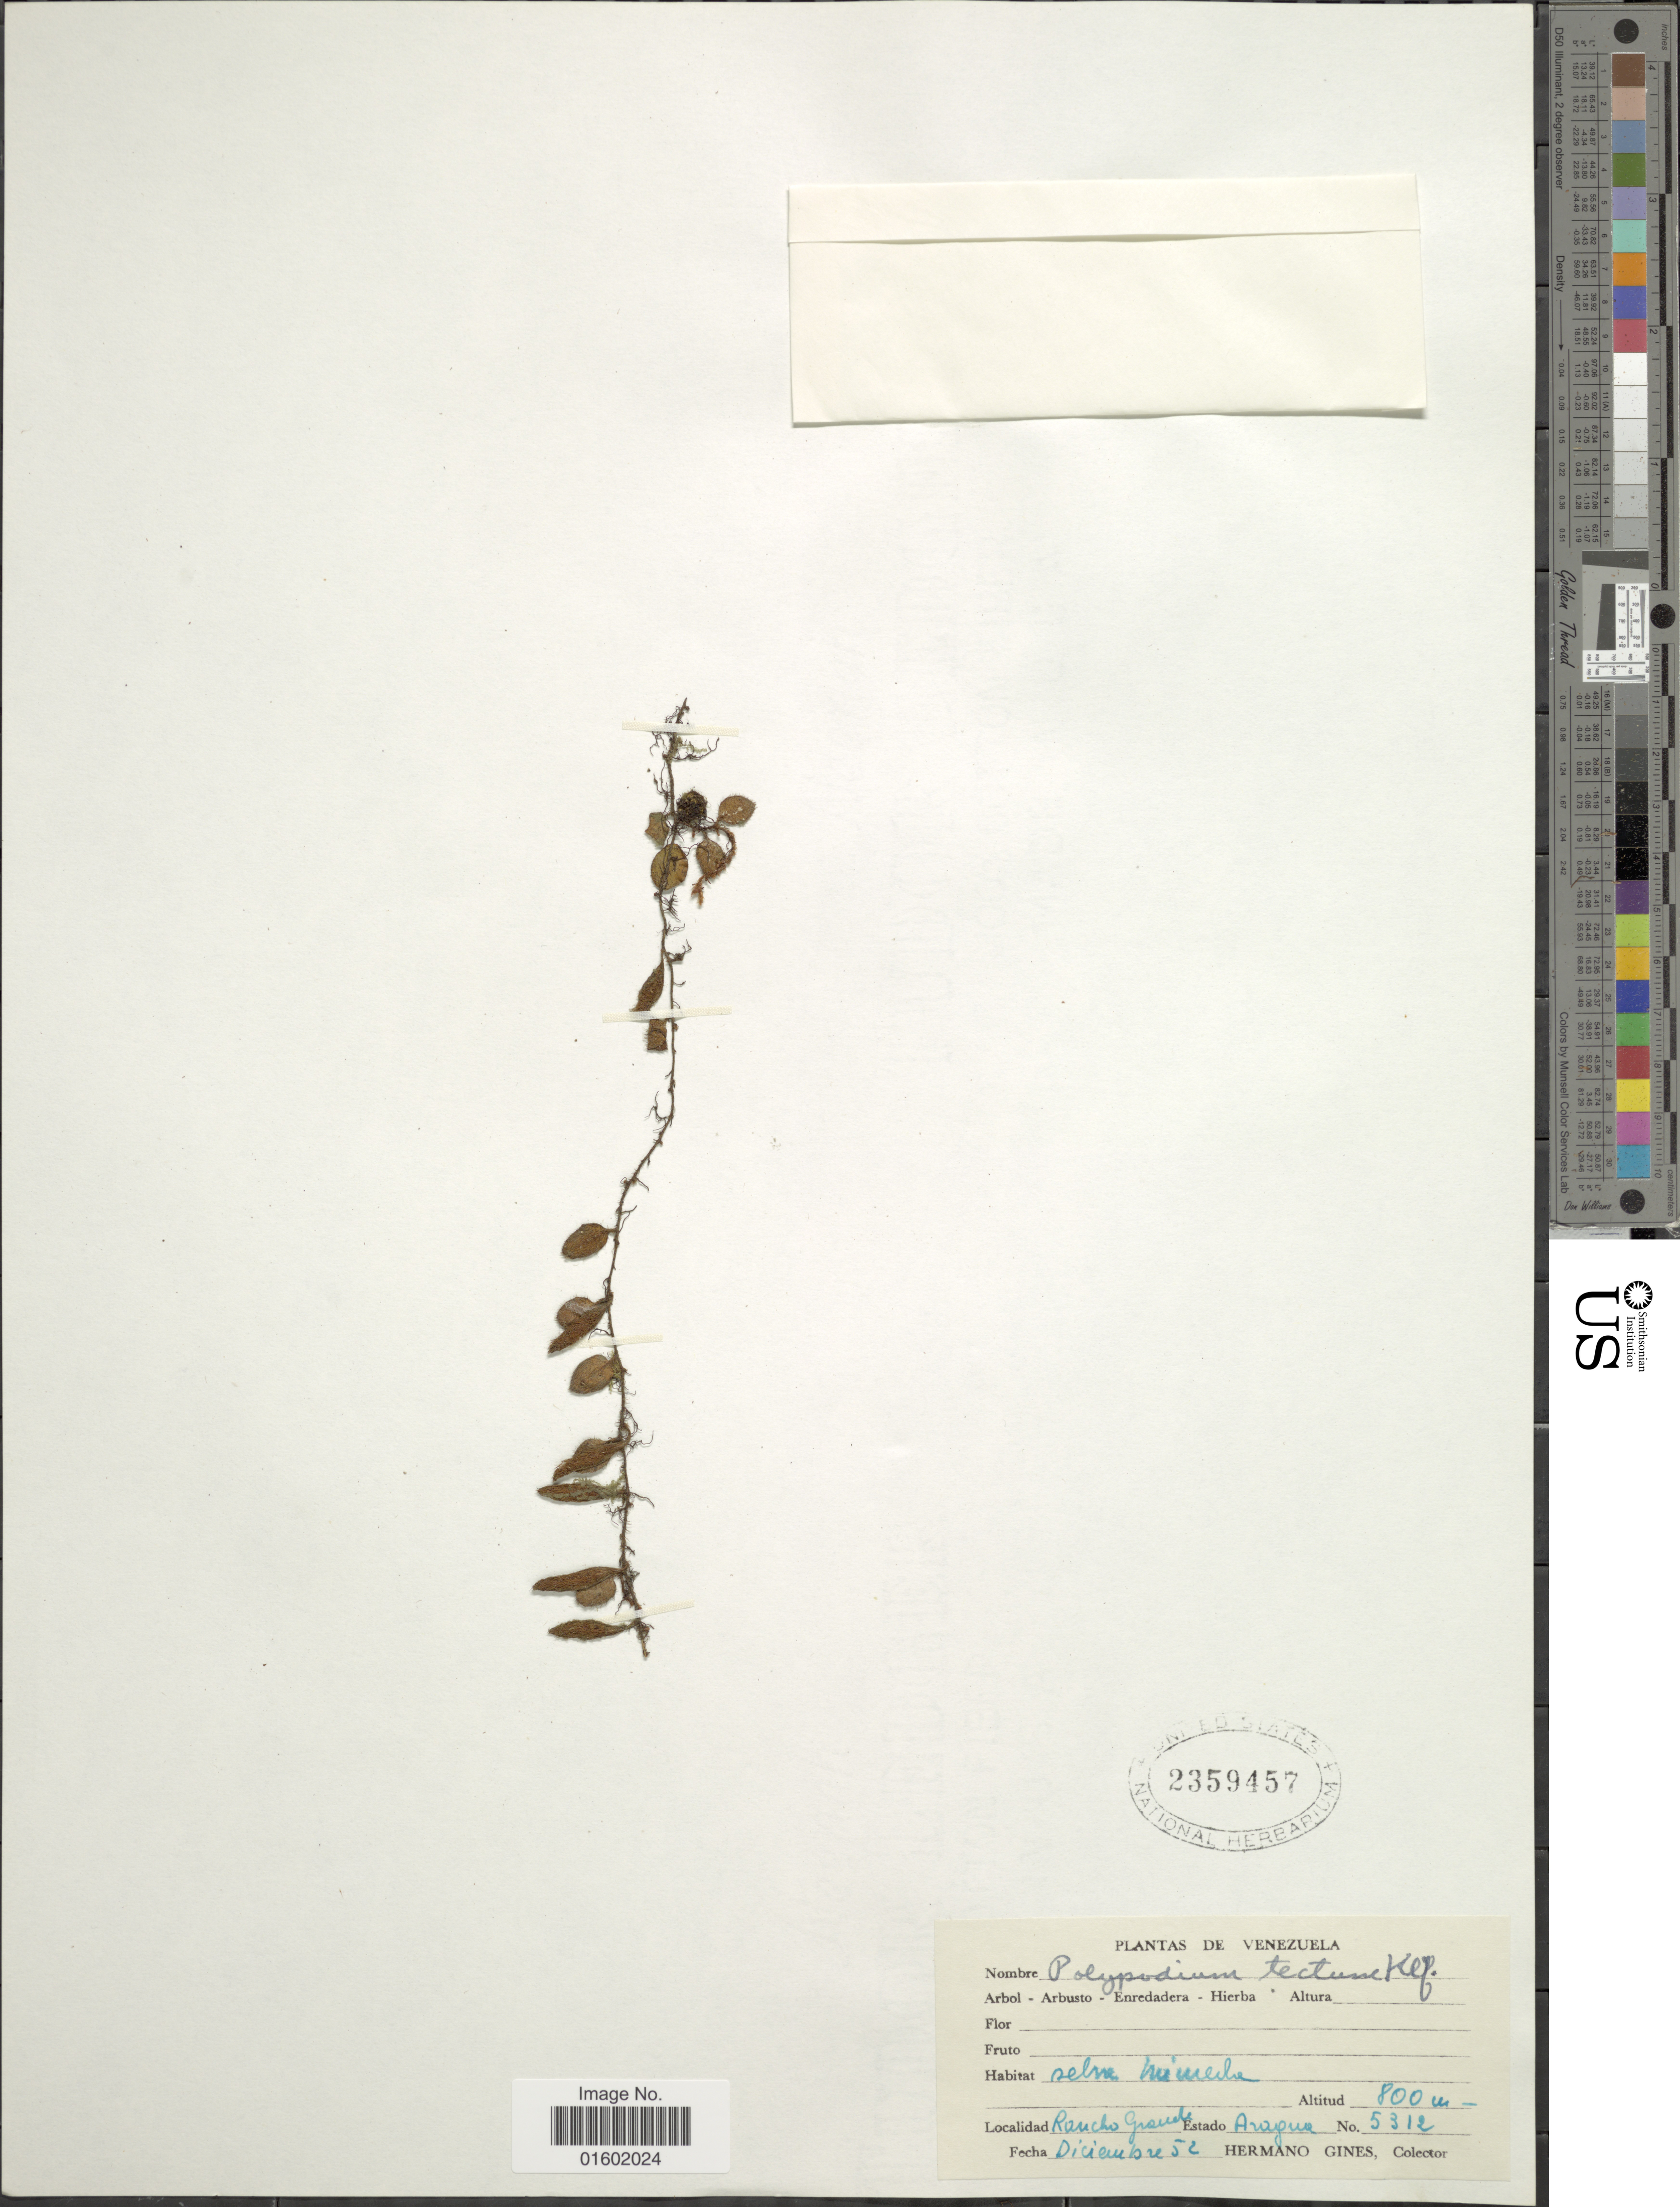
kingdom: Plantae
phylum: Tracheophyta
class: Polypodiopsida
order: Polypodiales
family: Polypodiaceae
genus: Microgramma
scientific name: Microgramma tecta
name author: (Kaulf.) Alston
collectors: Bro. Gines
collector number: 5312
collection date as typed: Transcribed d/m/y: /12/52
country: Venezuela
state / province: Aragua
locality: Rancho Grande, Aragua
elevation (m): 800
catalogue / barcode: US 2359457